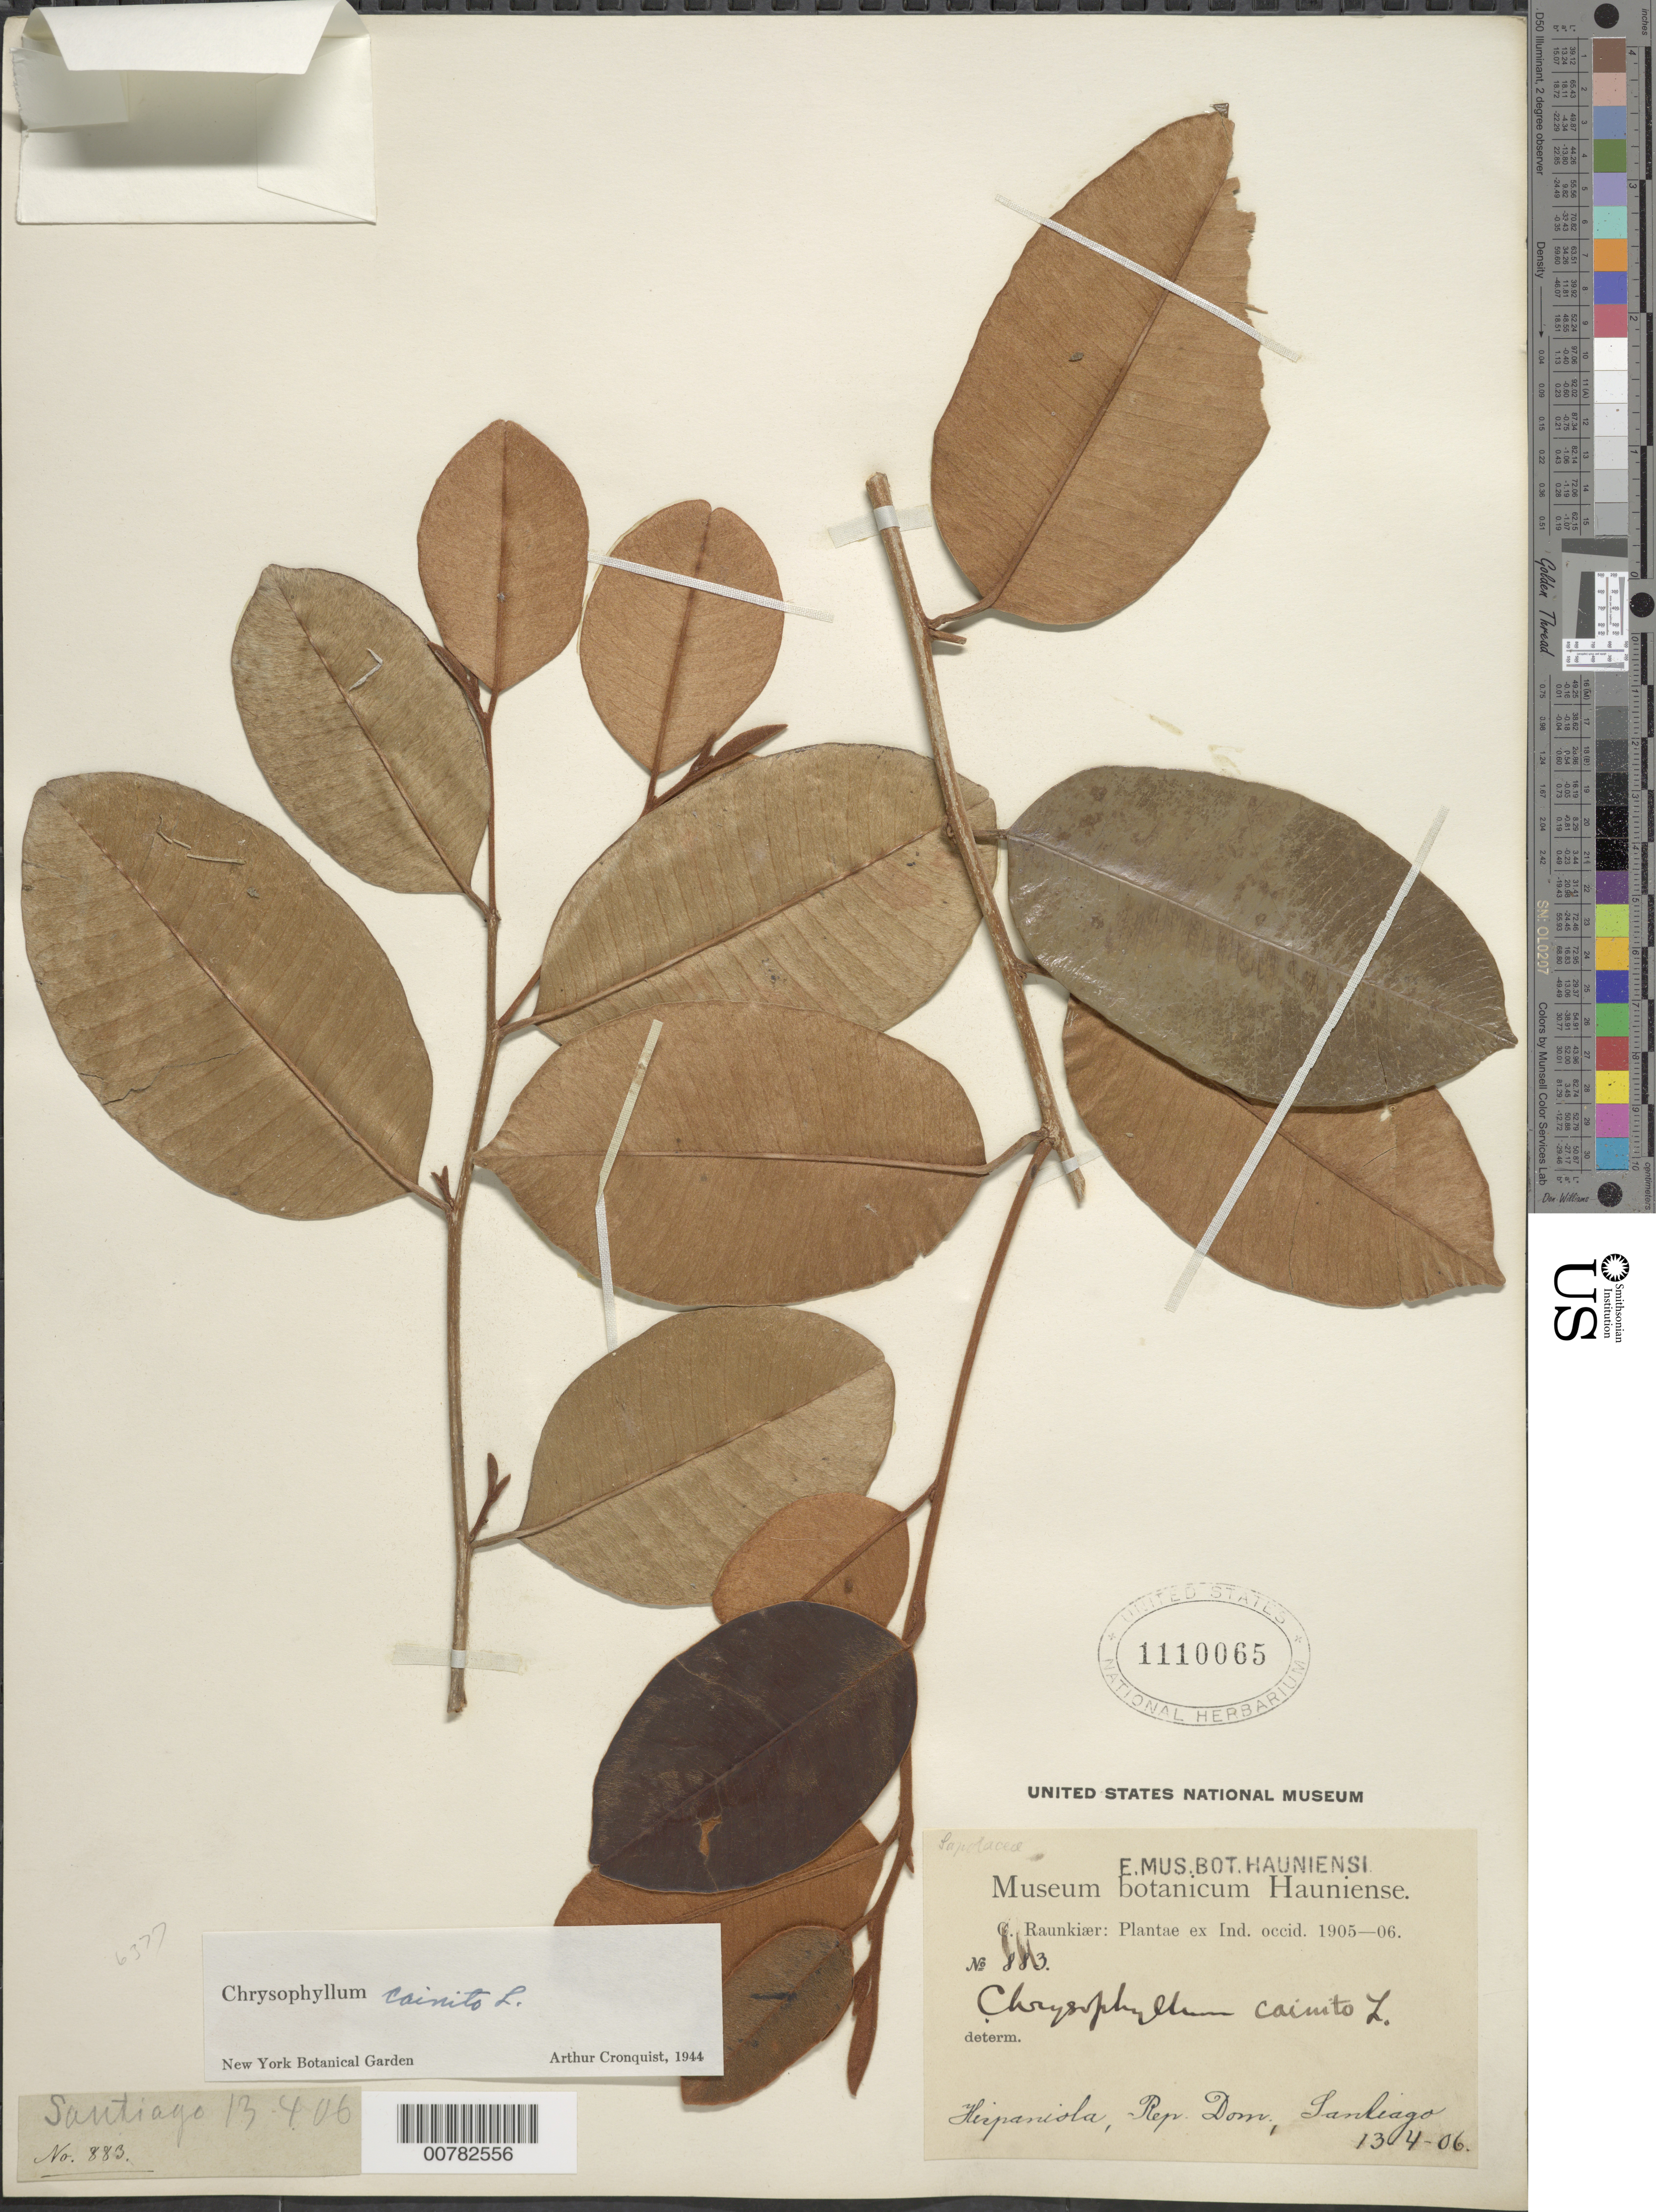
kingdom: Plantae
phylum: Tracheophyta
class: Magnoliopsida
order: Ericales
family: Sapotaceae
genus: Chrysophyllum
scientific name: Chrysophyllum cainito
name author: L.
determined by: Cronquist, A. J.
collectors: C. C. Raunkiaer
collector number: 883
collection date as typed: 13 Apr 1906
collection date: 1906-04-13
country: Dominican Republic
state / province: Santiago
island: Hispaniola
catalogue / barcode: US 1110065